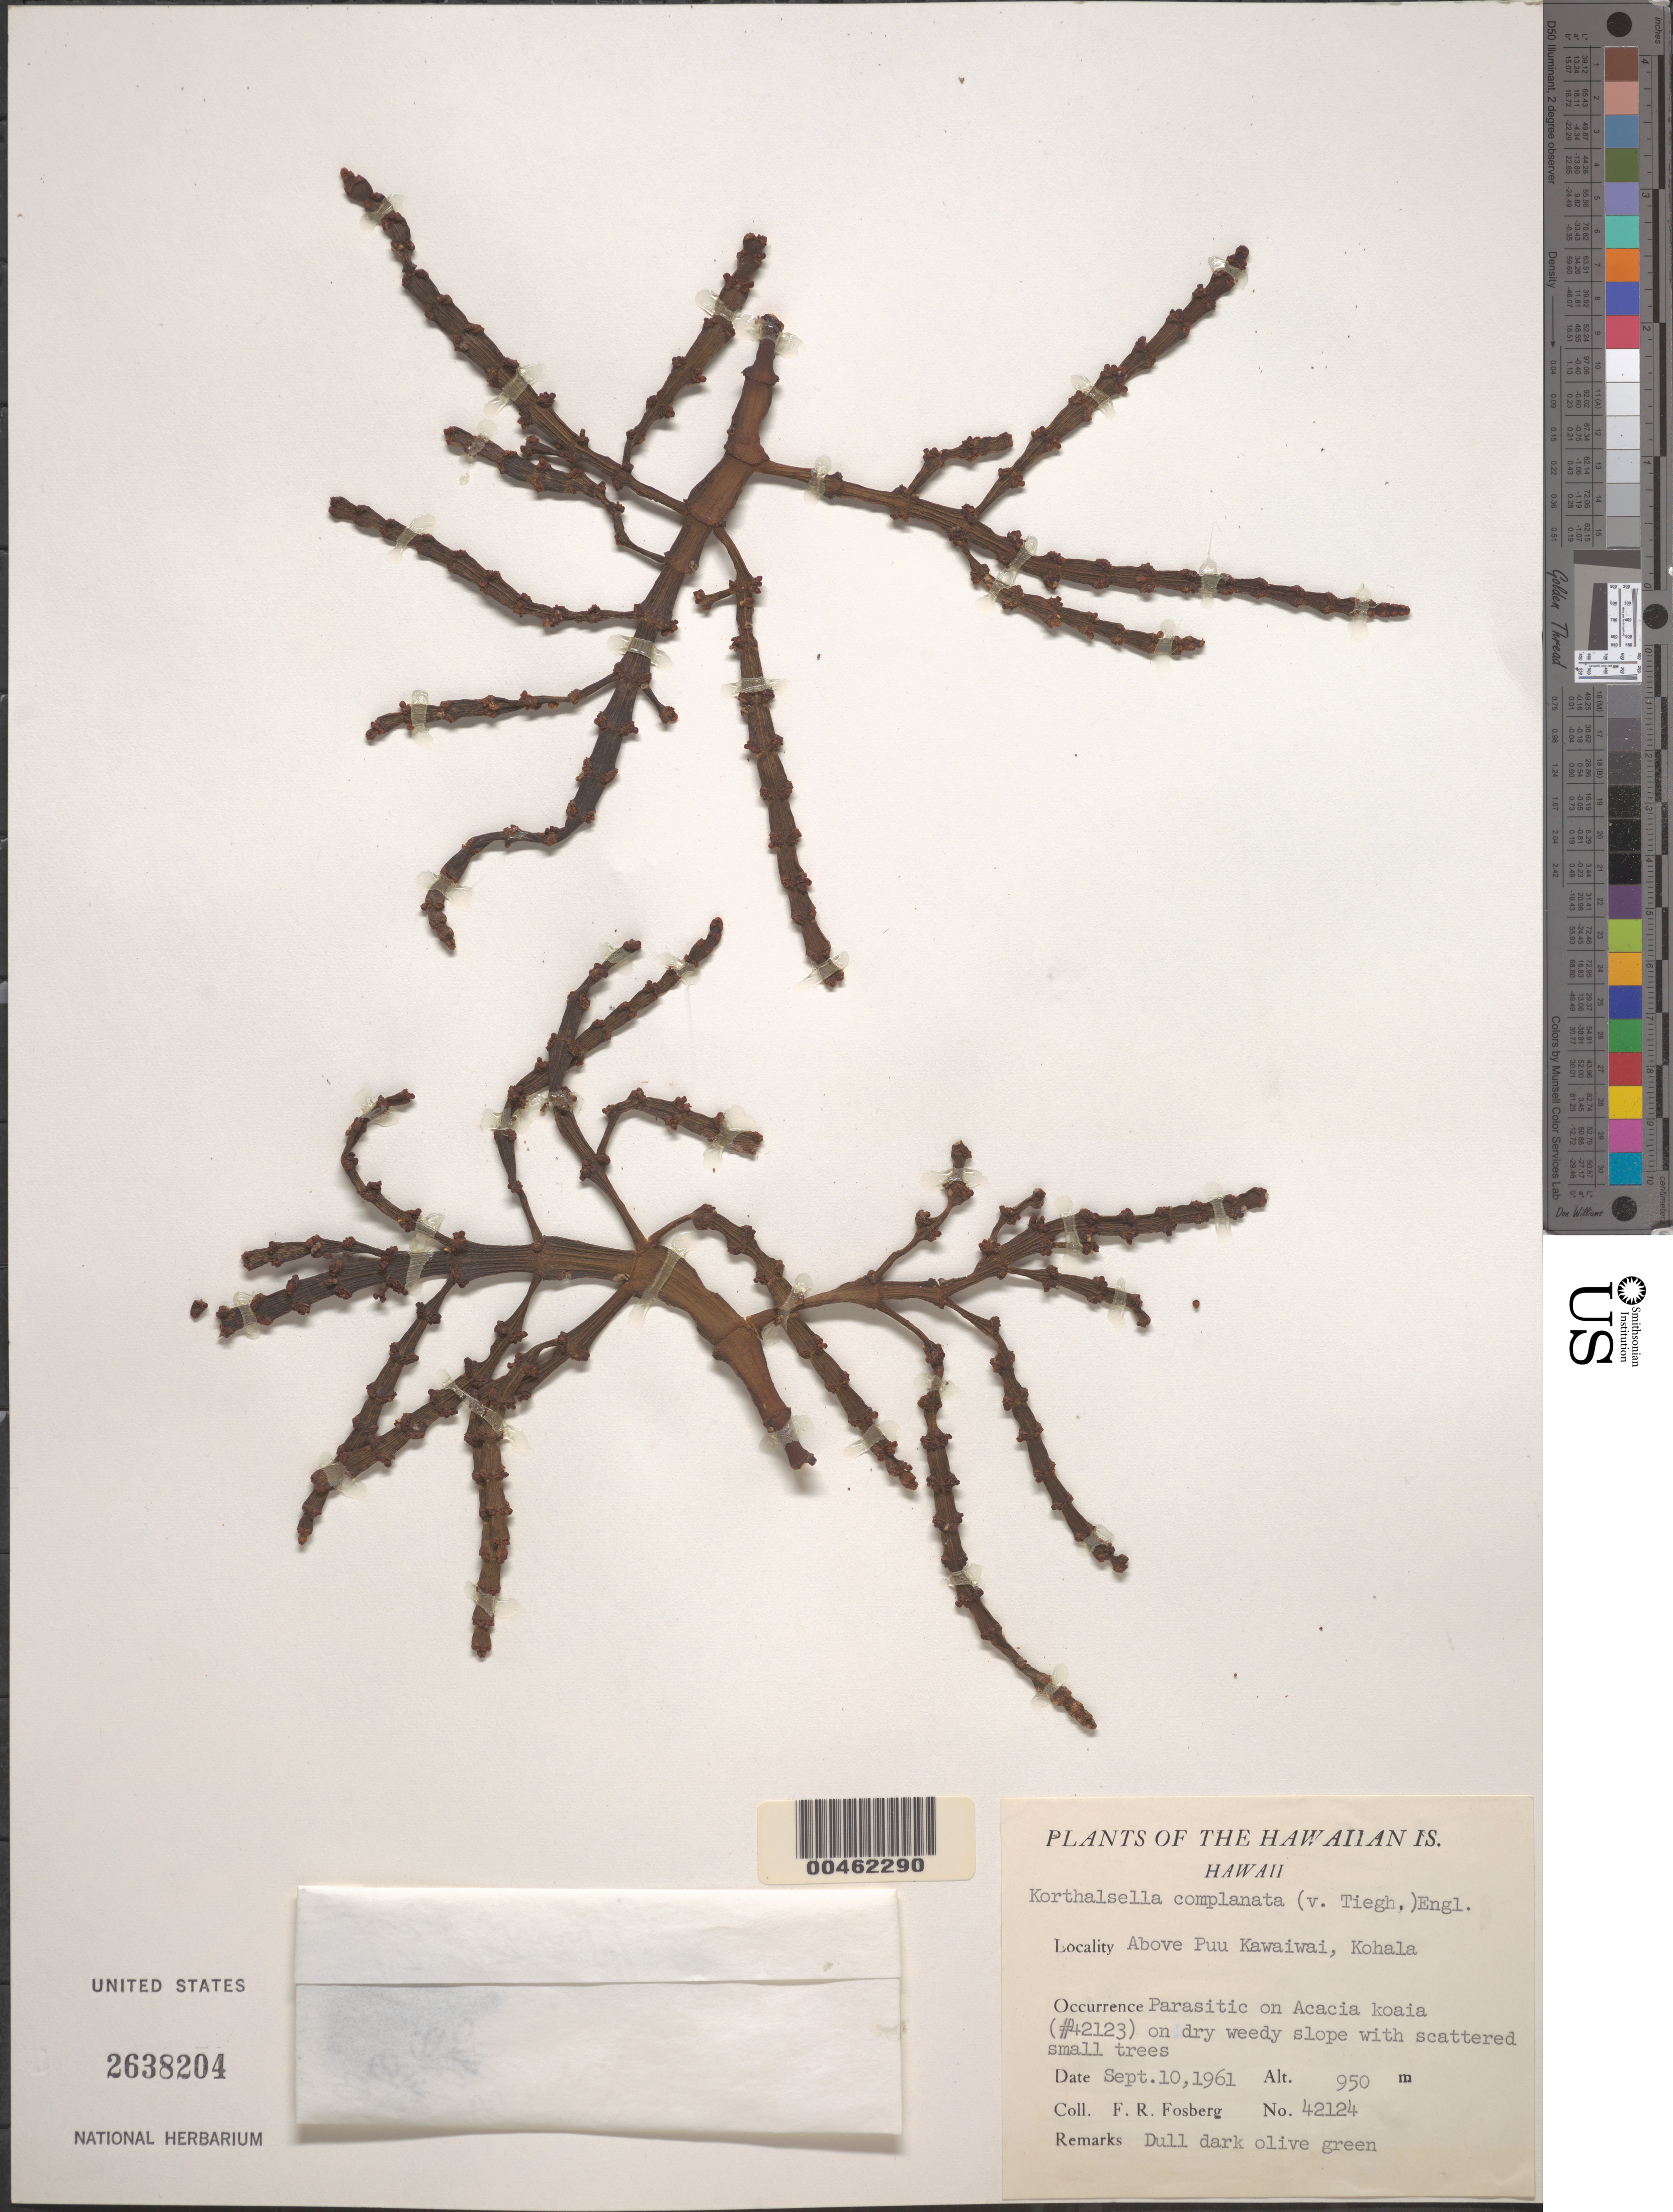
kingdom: Plantae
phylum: Tracheophyta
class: Magnoliopsida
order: Santalales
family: Viscaceae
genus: Korthalsella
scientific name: Korthalsella complanata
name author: (Tiegh.) Engl.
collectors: F. R. Fosberg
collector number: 42124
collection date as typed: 10 Sep 1961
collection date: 1961-09-10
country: United States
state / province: Hawaii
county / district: Hawaii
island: Hawaii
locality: Above Puu Kawaiwai, Kohala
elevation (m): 950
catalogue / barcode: US 2638204